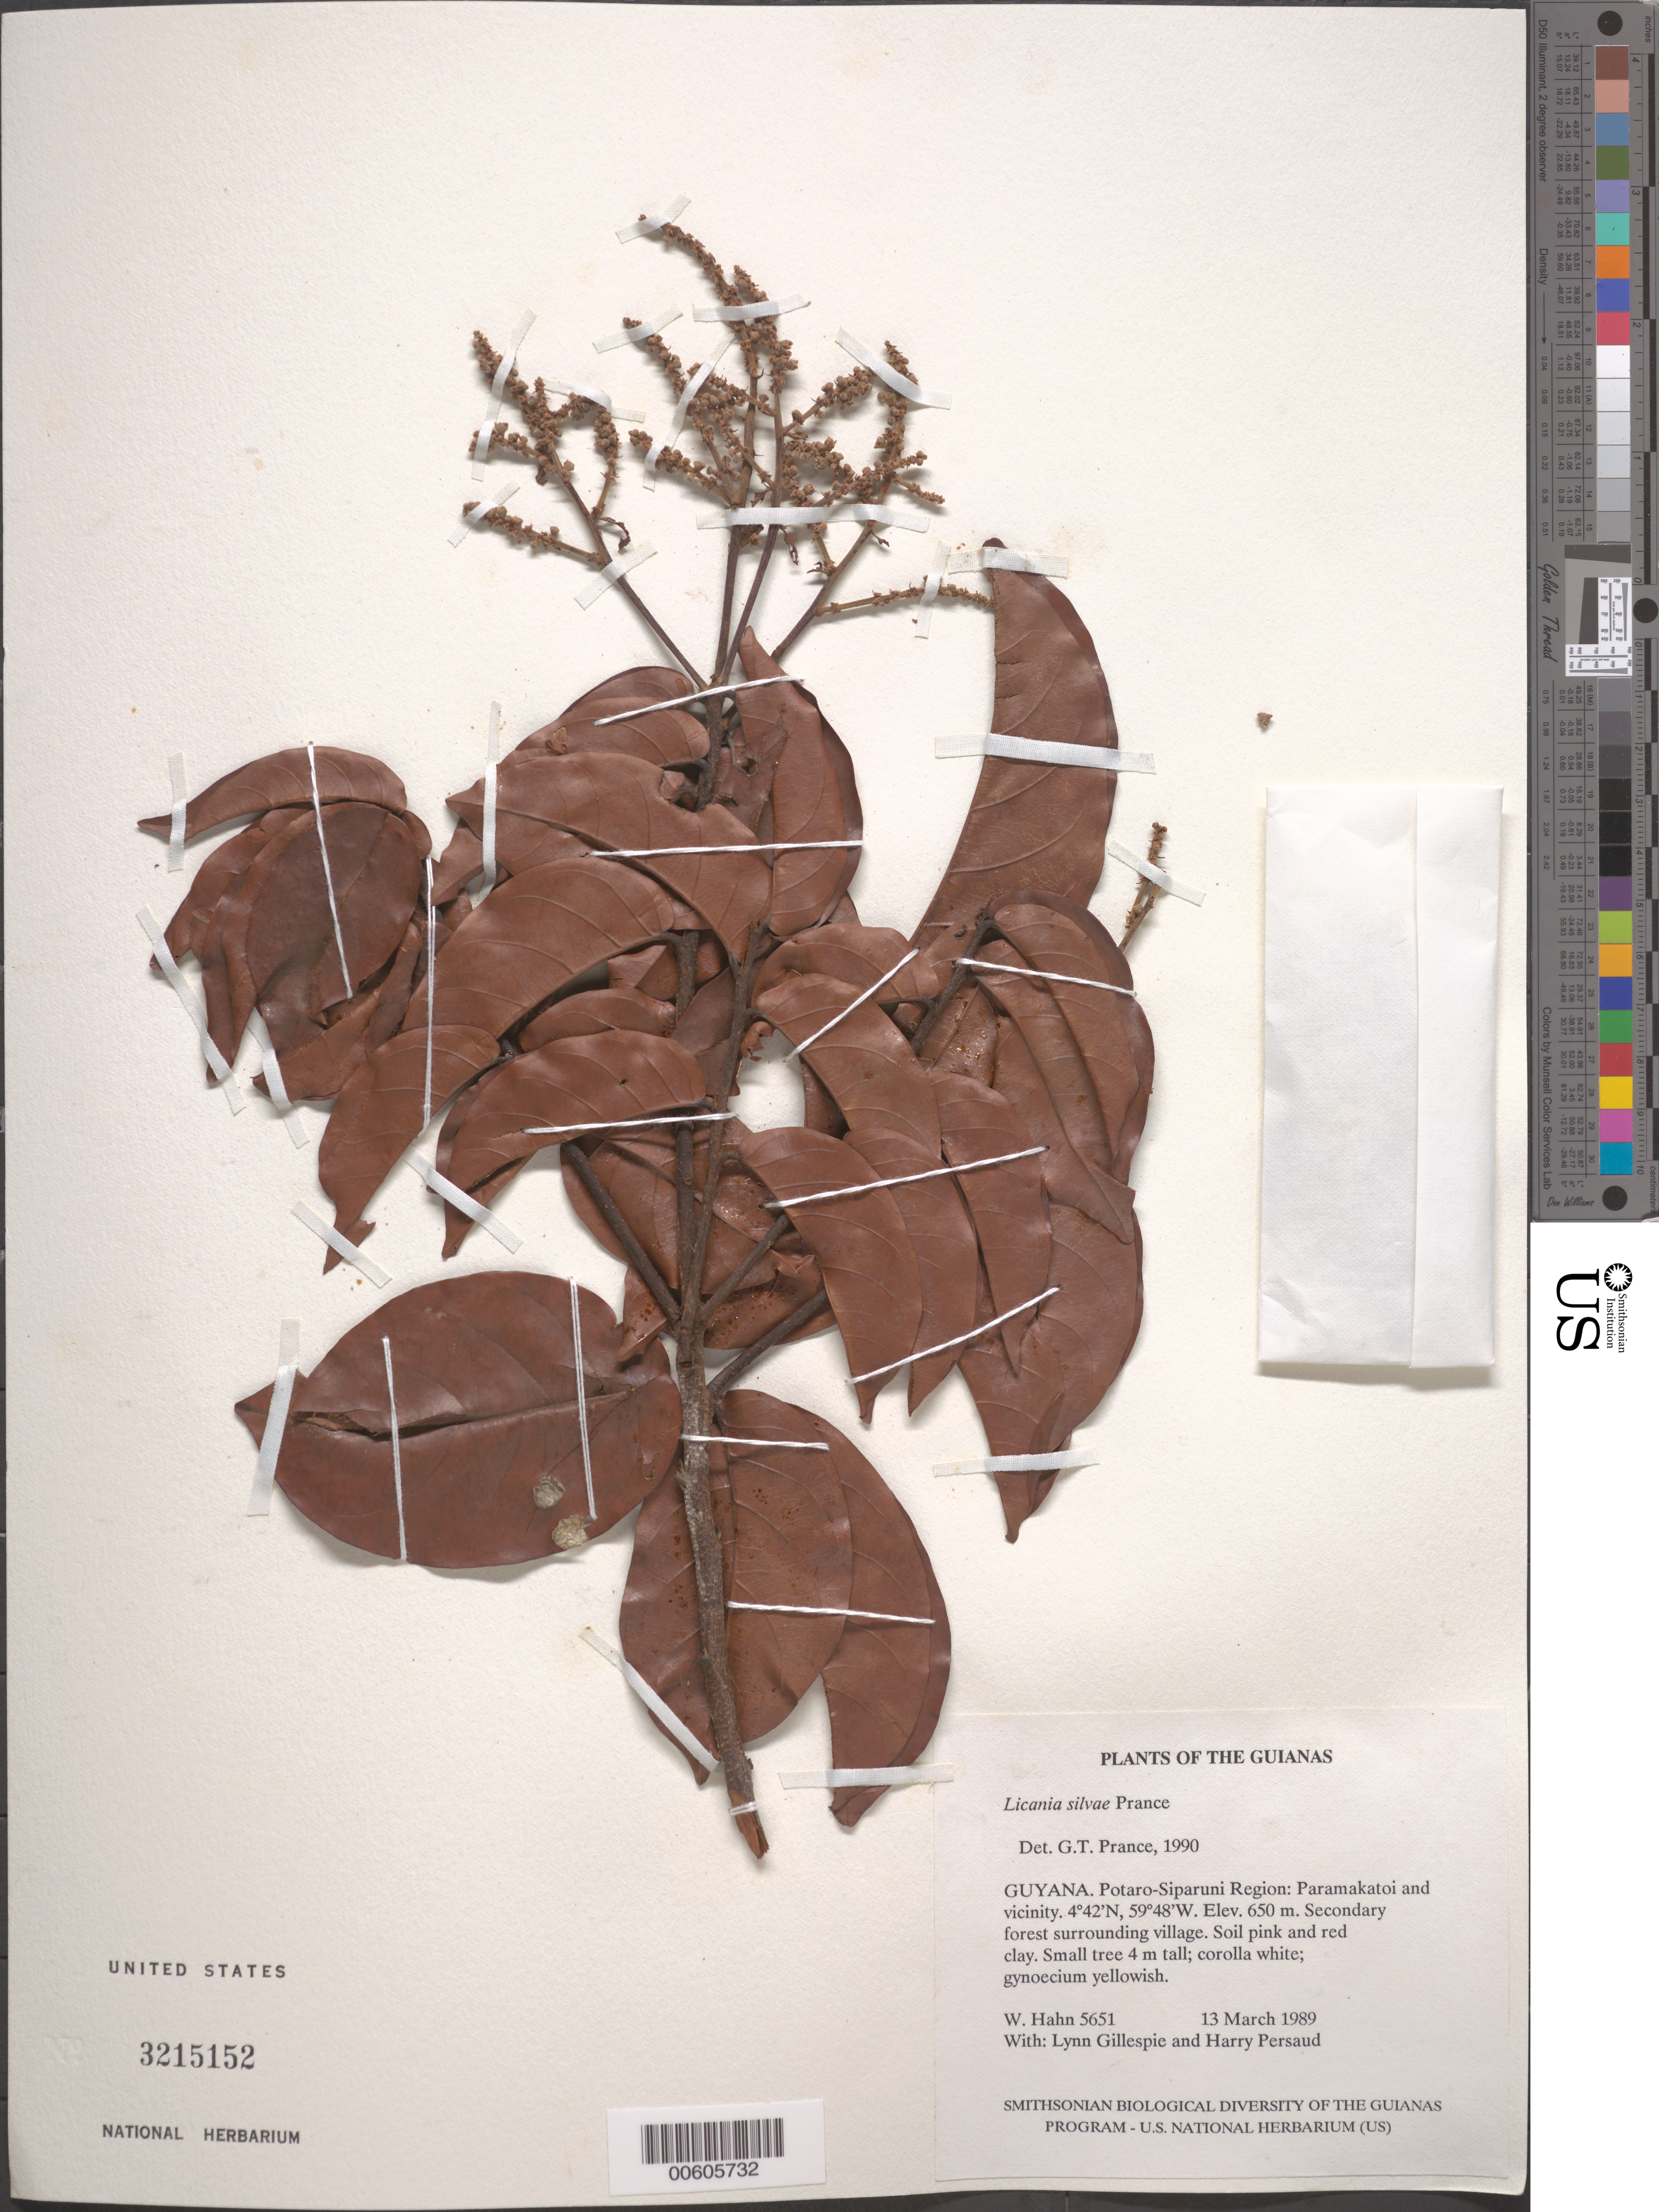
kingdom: Plantae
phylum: Tracheophyta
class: Magnoliopsida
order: Malpighiales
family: Chrysobalanaceae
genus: Licania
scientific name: Licania silvae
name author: Prance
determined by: Prance, G. T.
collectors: W. Hahn, L. J. Gillespie & H. Persaud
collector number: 5651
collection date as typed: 13 March 1989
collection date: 1989-03-13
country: Guyana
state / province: Potaro-Siparuni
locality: Paramakatoi and vicinity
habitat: Secondary forest surrounding village. Soil pink and red clay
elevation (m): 650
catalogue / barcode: US 3215152